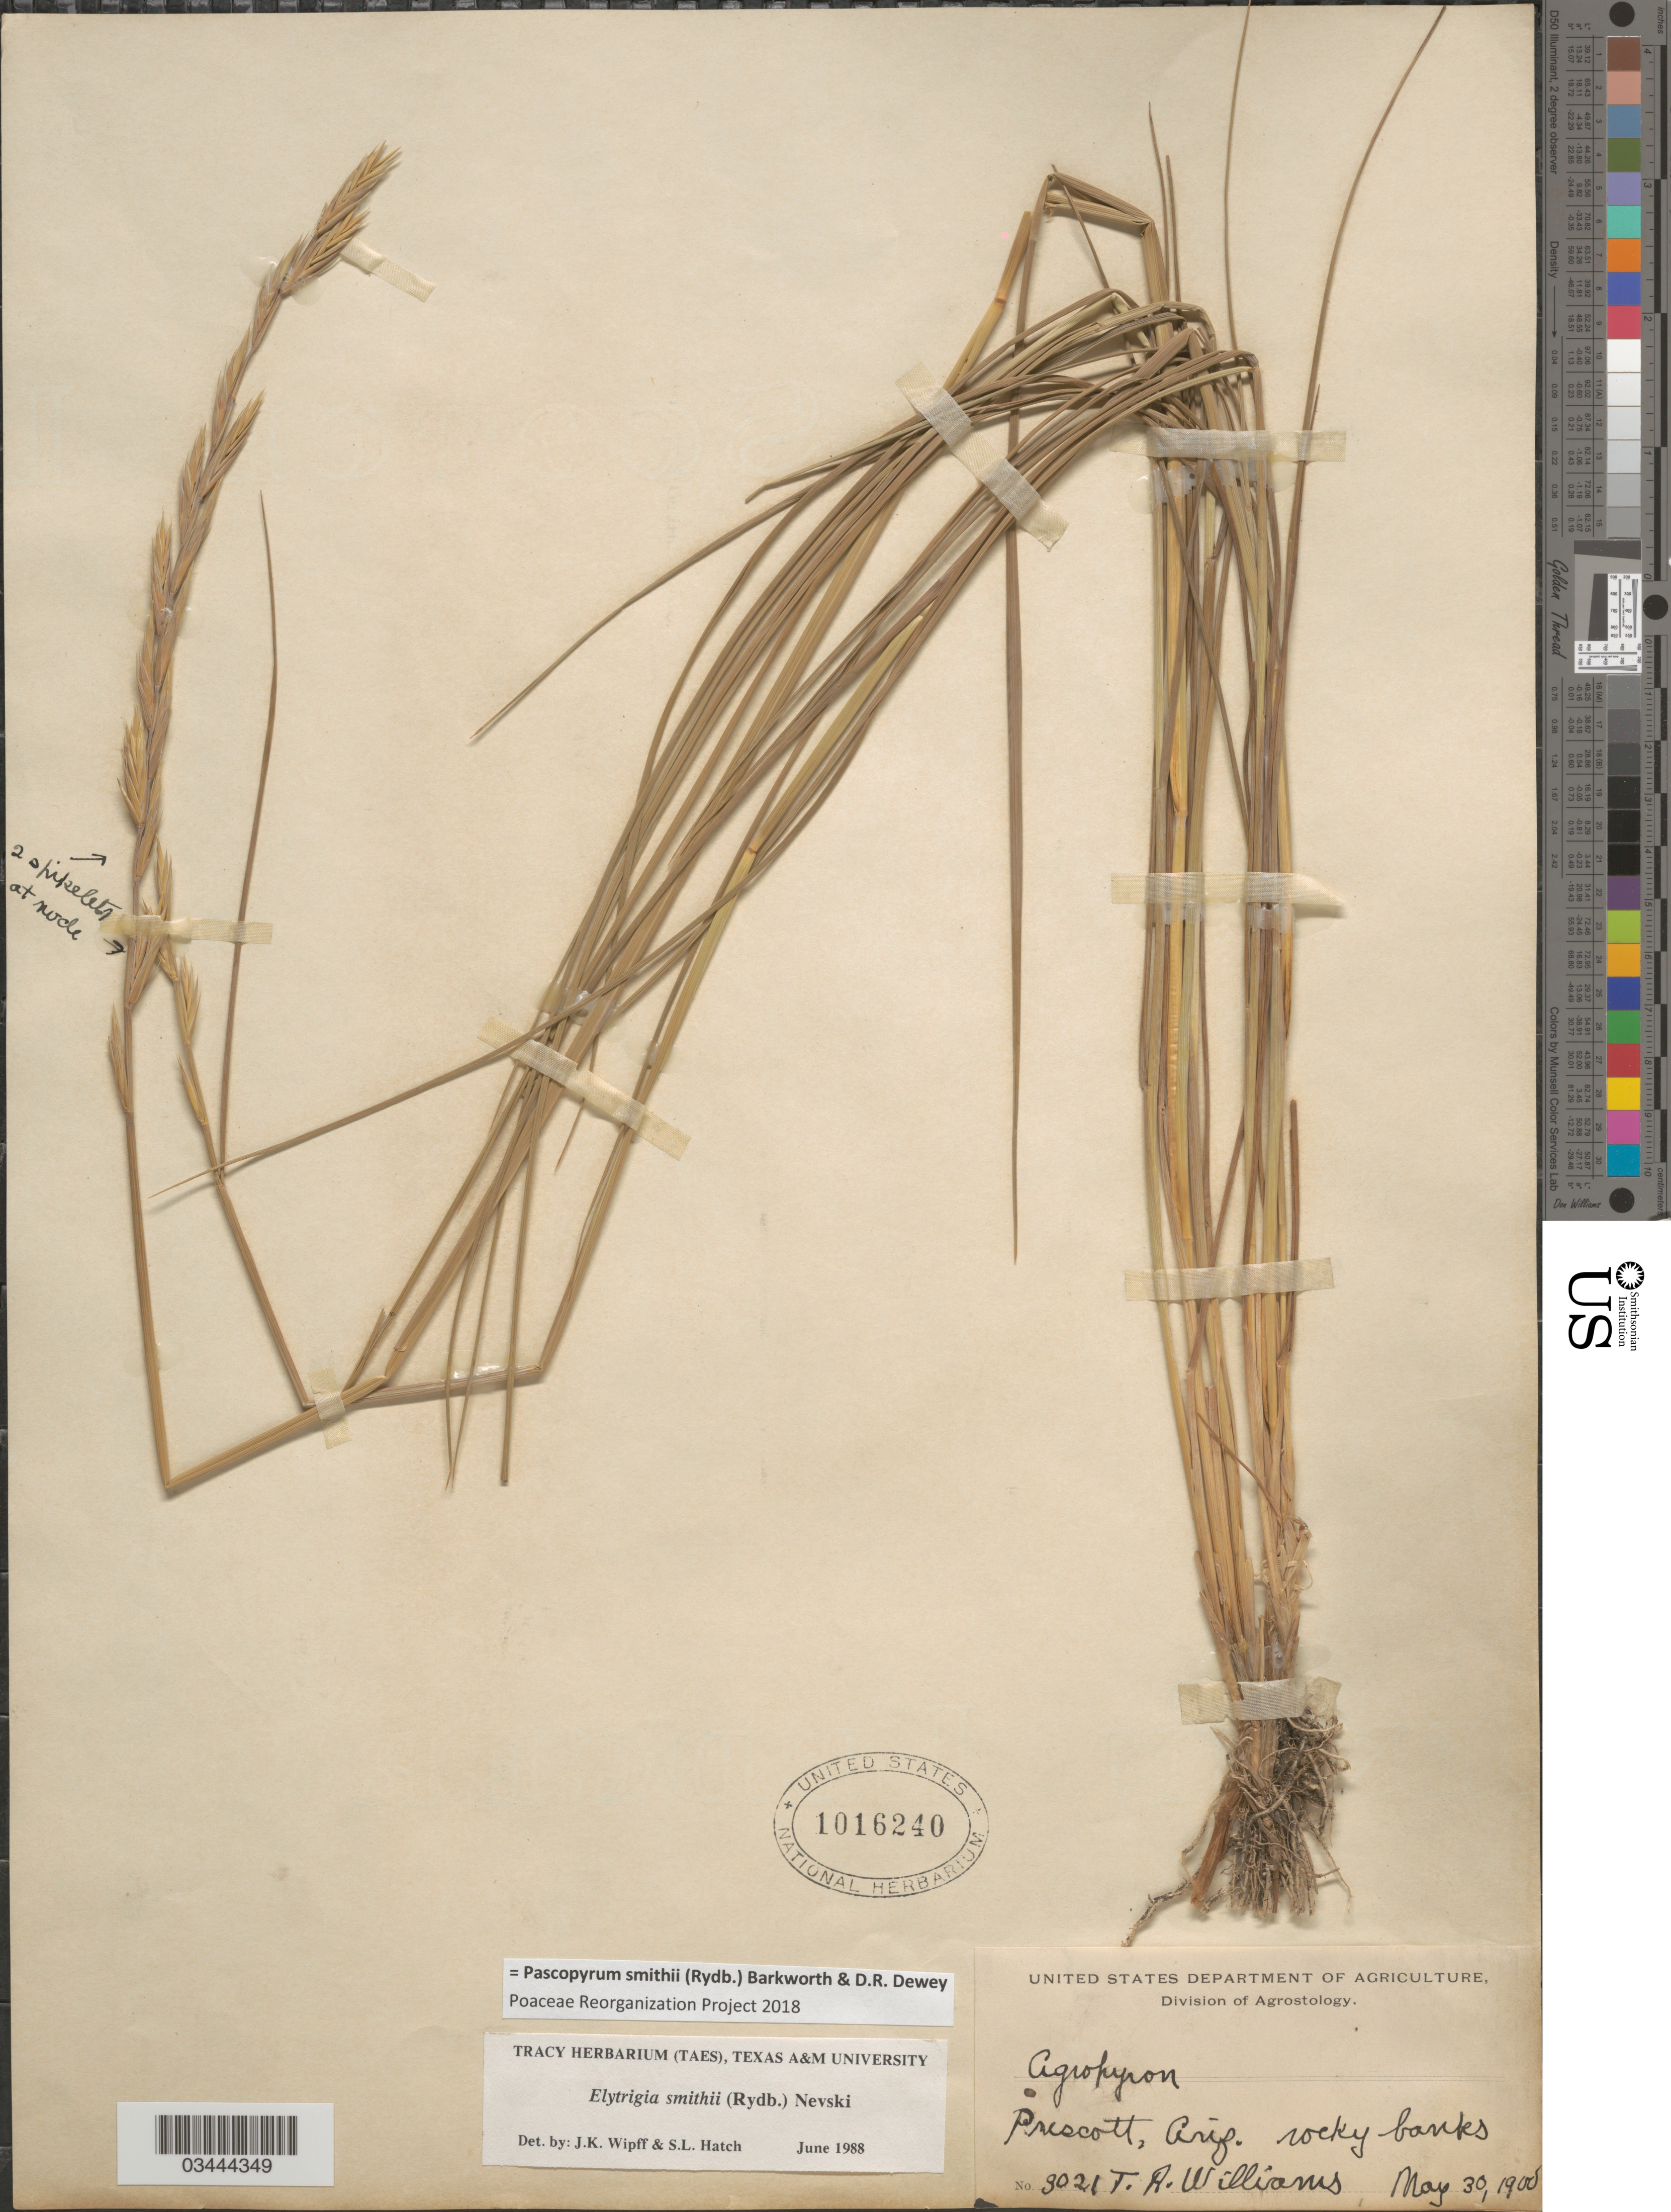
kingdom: Plantae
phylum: Tracheophyta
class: Liliopsida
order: Poales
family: Poaceae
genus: Pascopyrum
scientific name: Pascopyrum smithii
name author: (Rydb.) Barkworth & Dewey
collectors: T. Williams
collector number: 3021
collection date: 1900-05-30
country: United States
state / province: Arizona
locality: Prescott.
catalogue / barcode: US 1016240